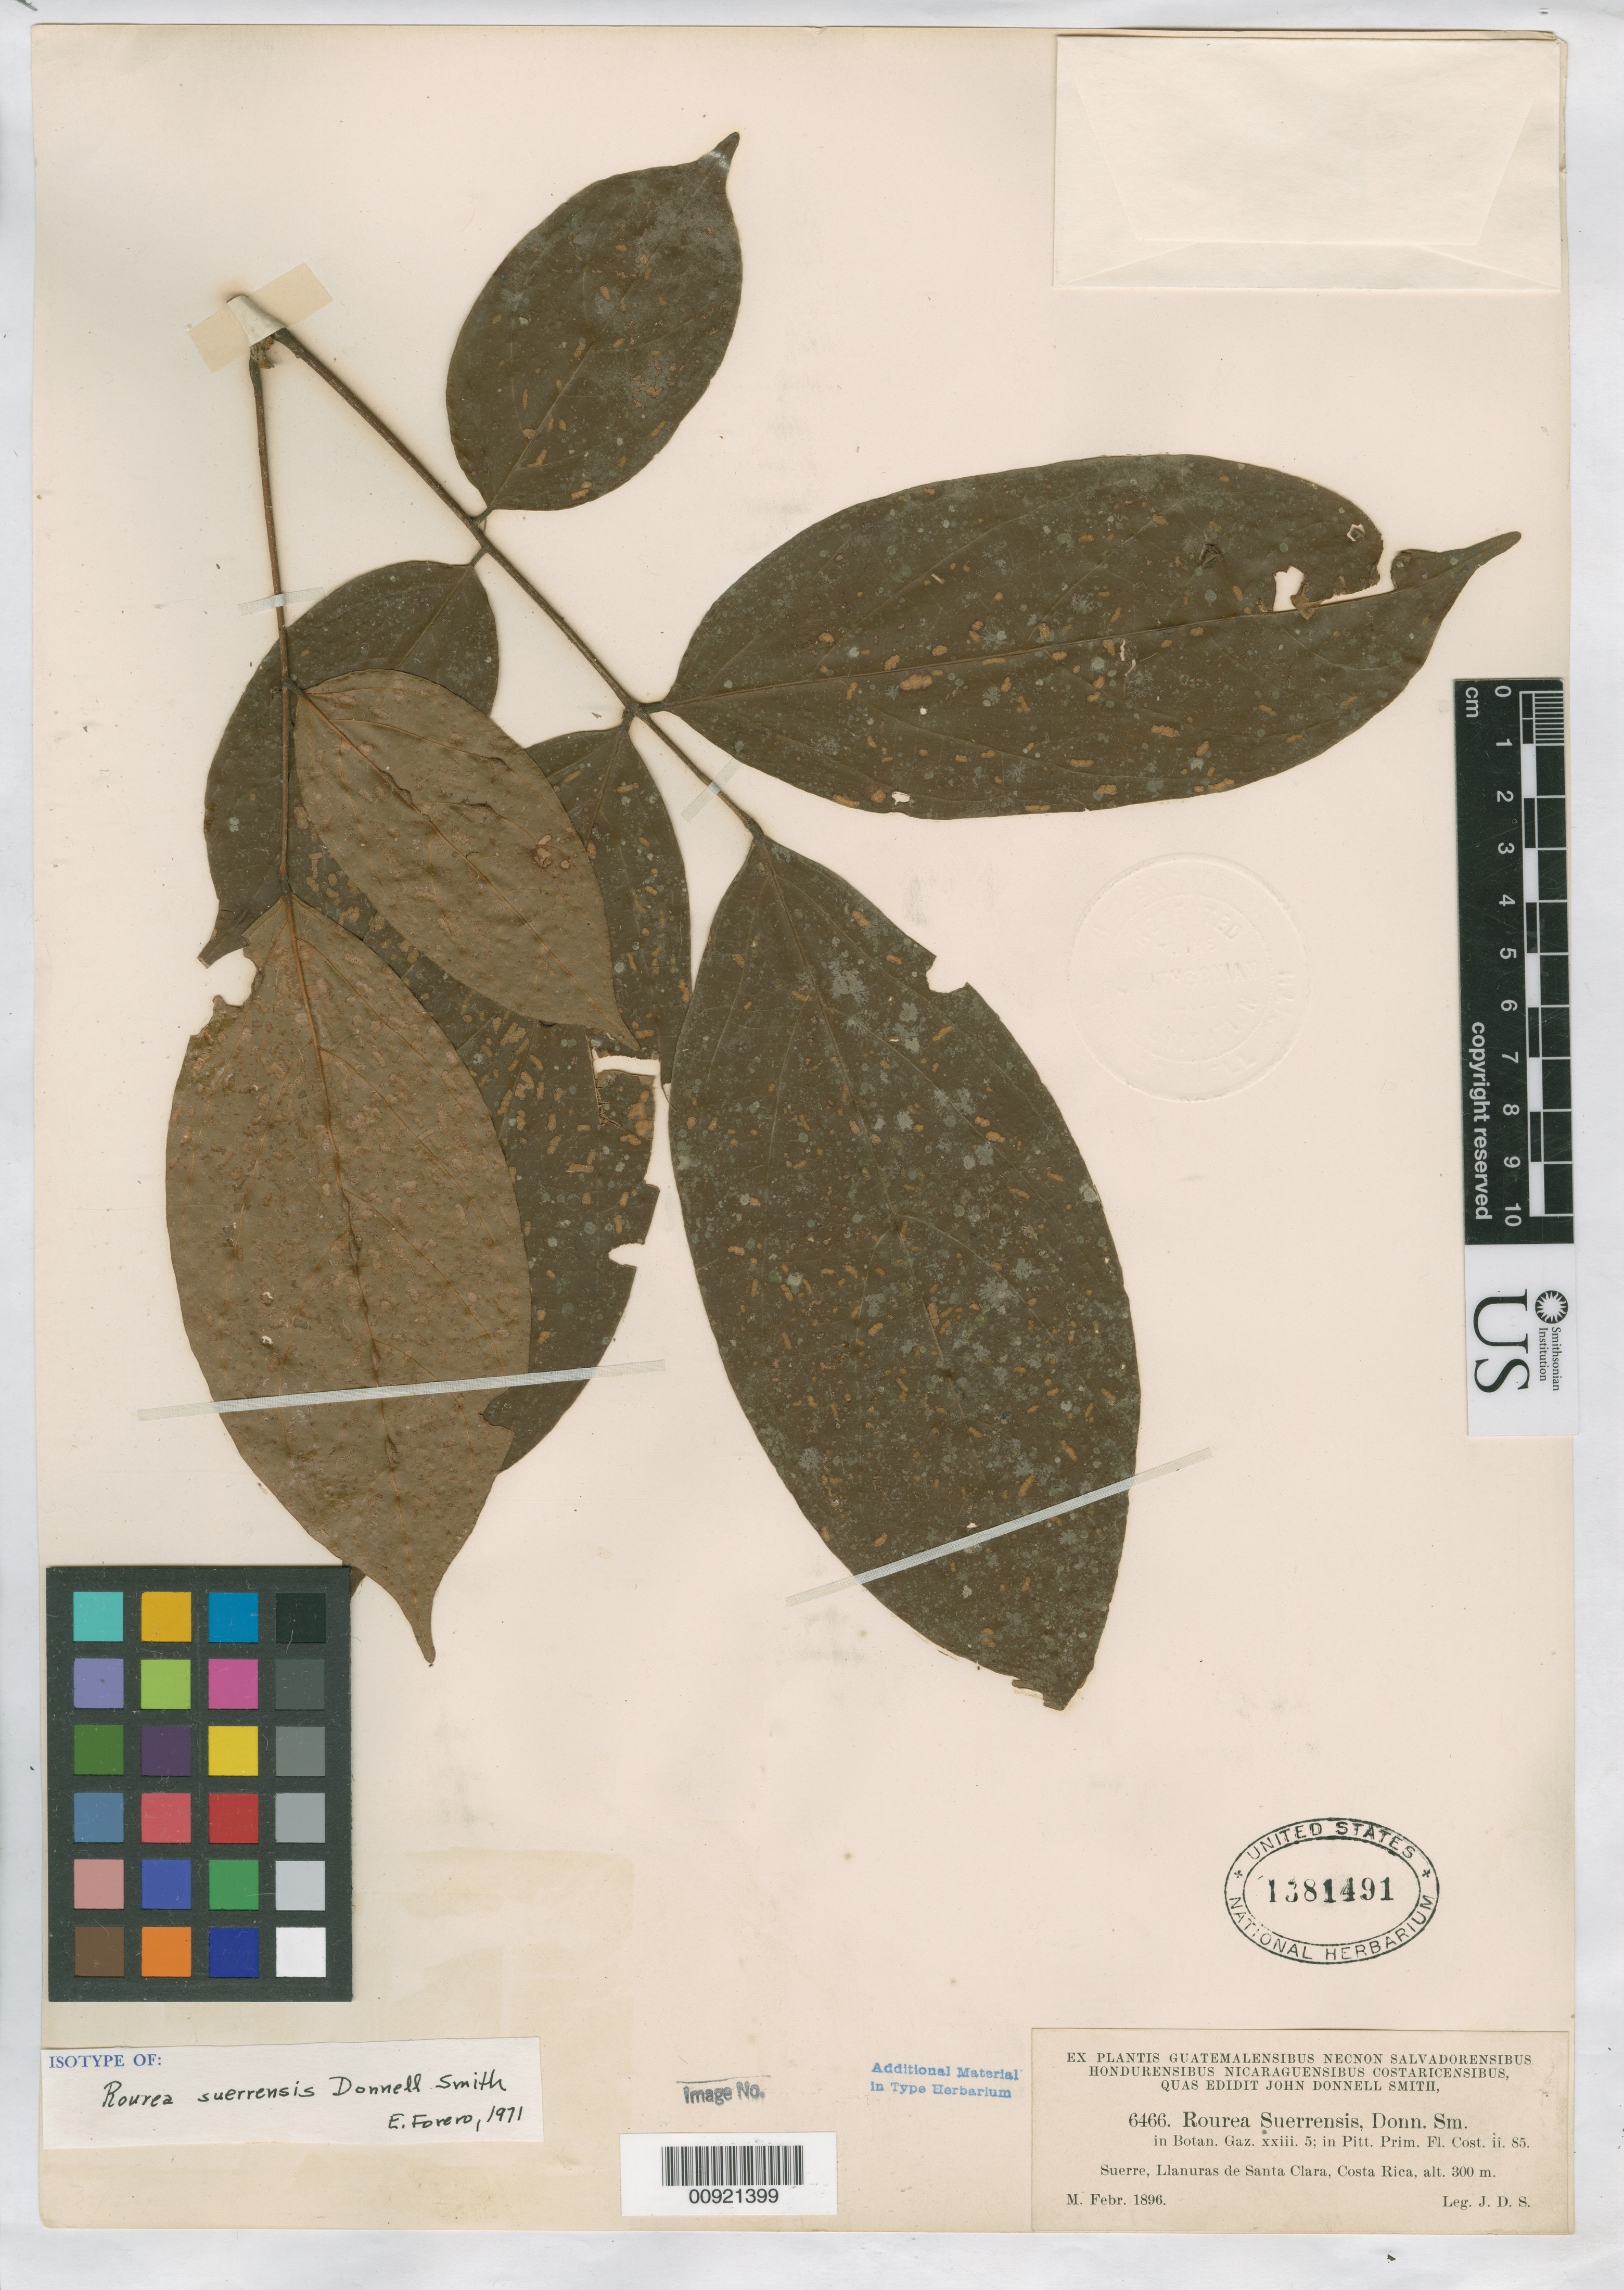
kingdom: Plantae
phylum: Tracheophyta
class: Magnoliopsida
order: Oxalidales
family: Connaraceae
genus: Rourea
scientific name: Rourea suerrensis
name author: Donn. Sm.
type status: Isotype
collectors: J. Donnell Smith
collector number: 6466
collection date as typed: Feb 1896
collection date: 1896-02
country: Costa Rica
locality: Suerre, Llanuras de Santa Clara.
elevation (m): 300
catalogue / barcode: US 1381491